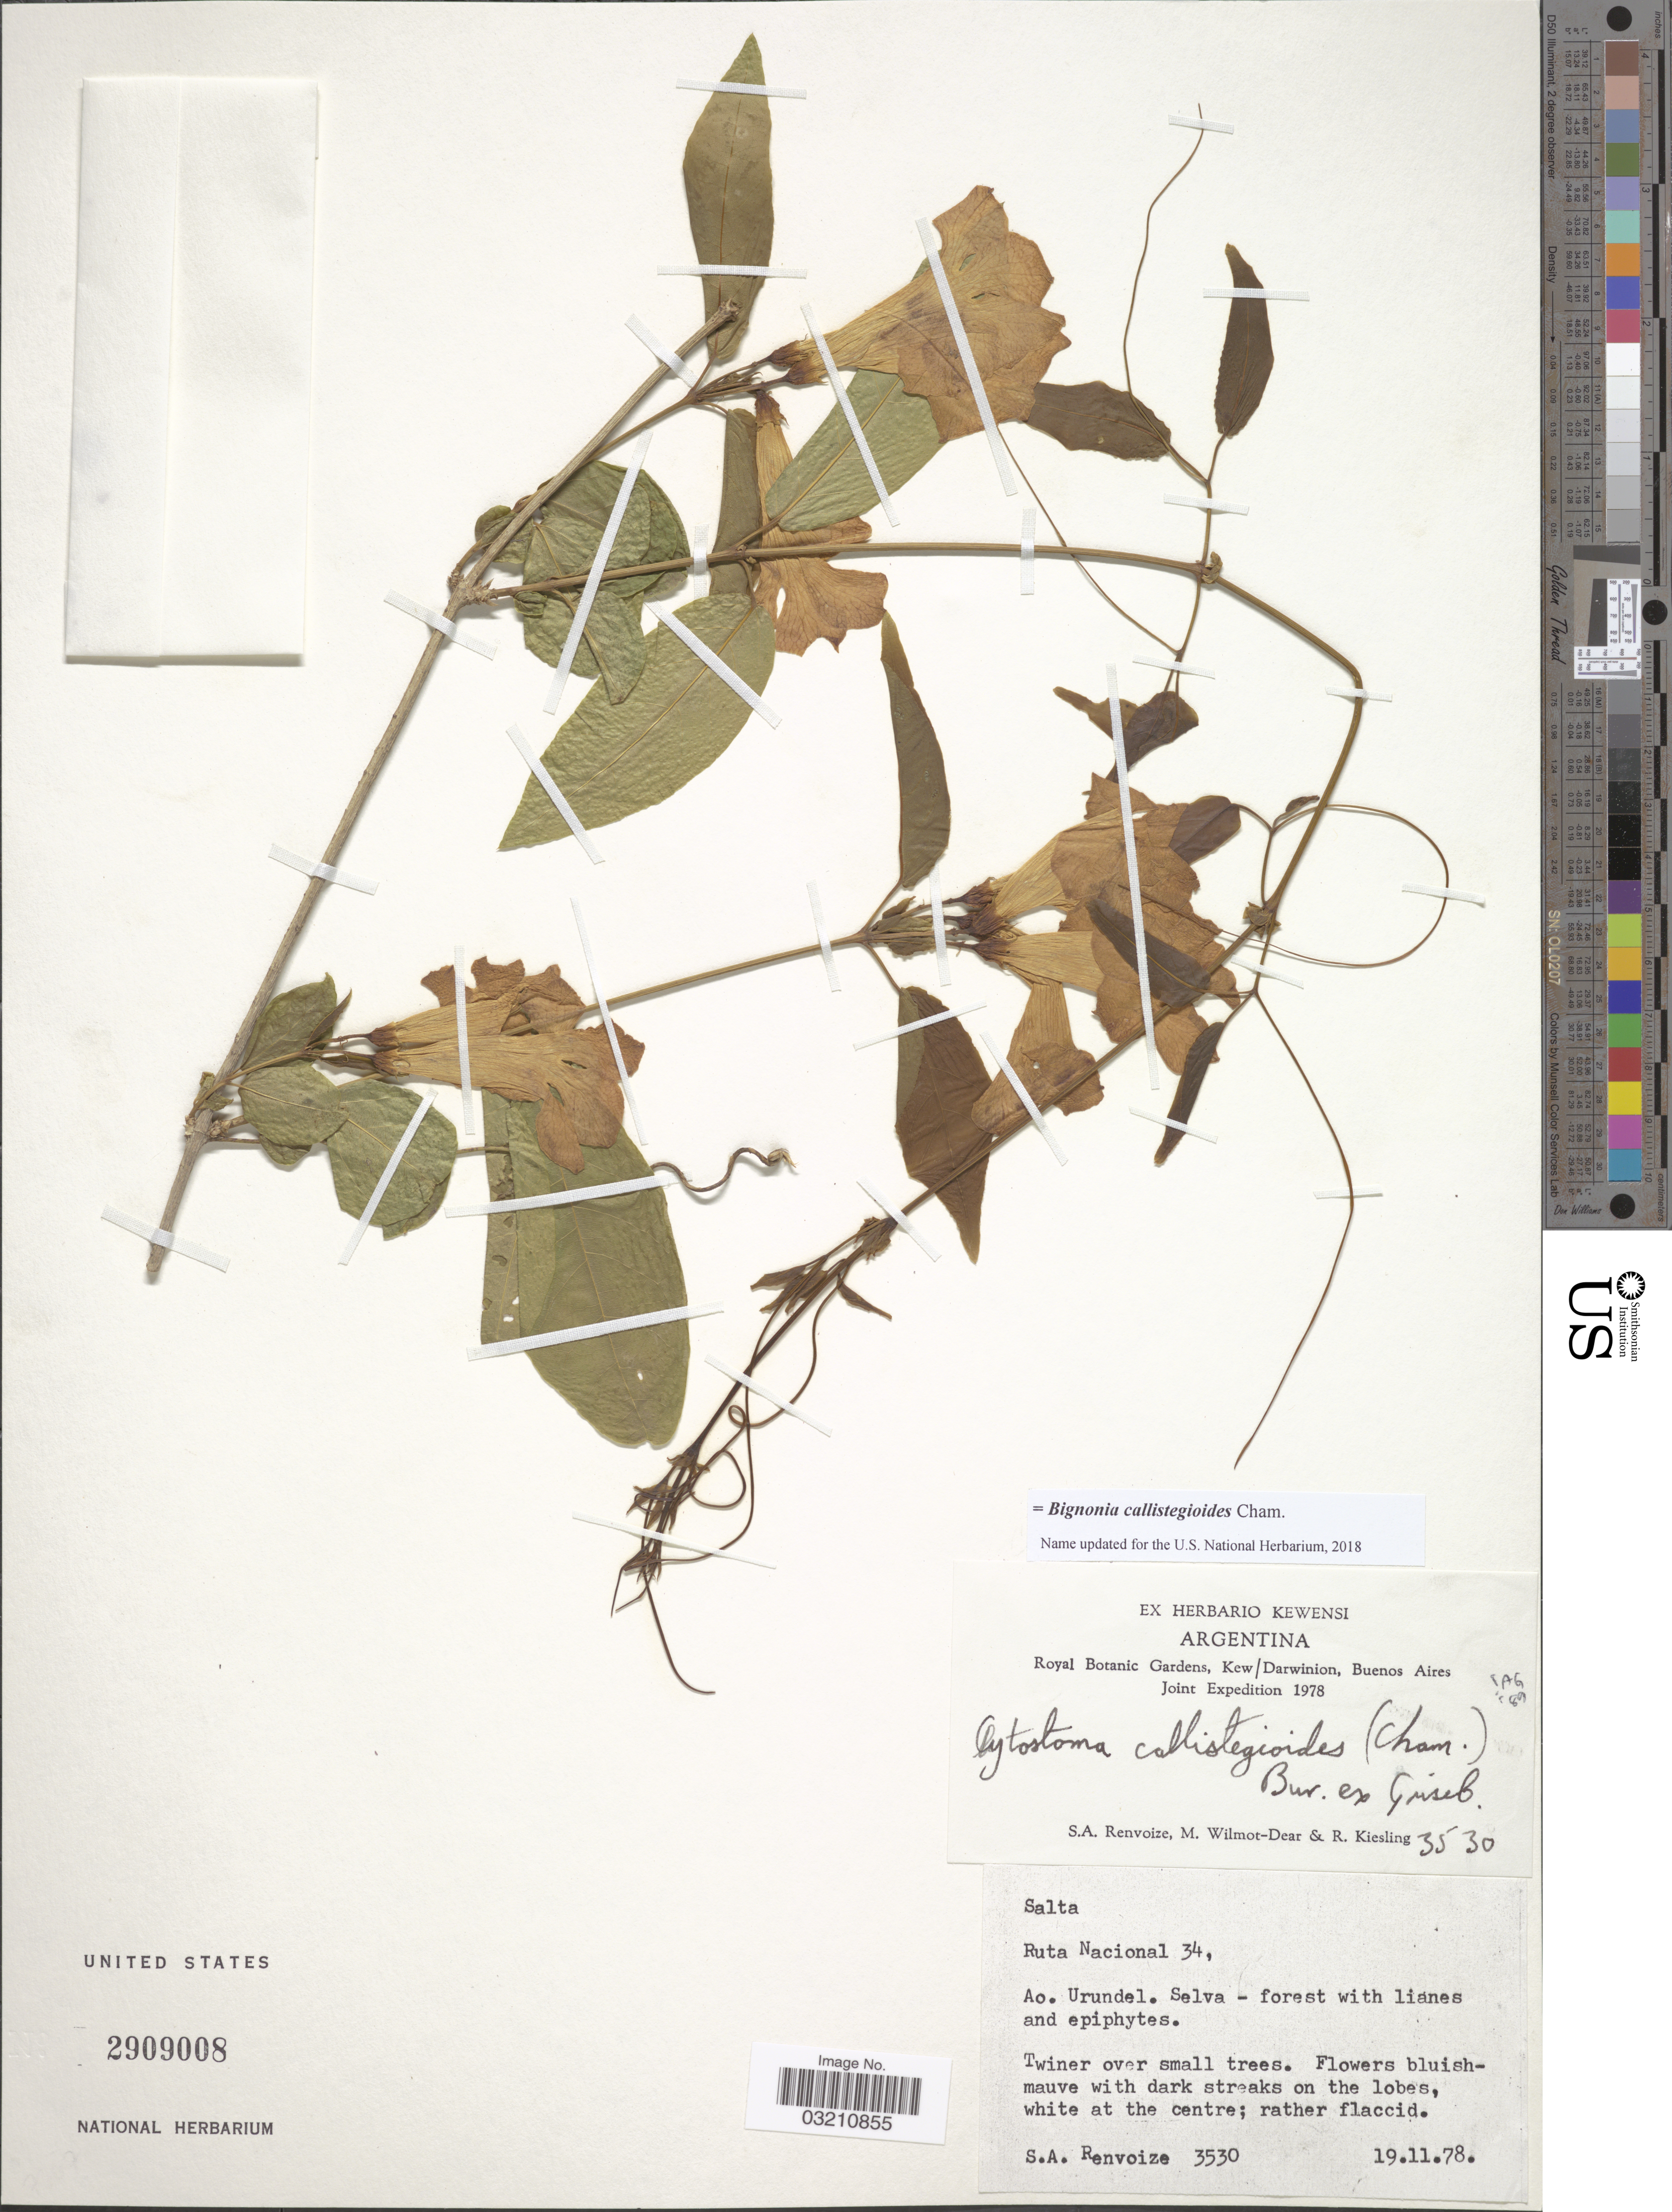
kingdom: Plantae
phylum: Tracheophyta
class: Magnoliopsida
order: Lamiales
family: Bignoniaceae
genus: Bignonia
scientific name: Bignonia callistegioides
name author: Cham.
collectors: S. A. Renvoize, M. Wilmot-Dear & R. Kiesling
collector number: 3530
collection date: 1978-11-19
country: Argentina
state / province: Salta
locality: Ruta Nacional 34. Ao. Urundel. Selva.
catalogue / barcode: US 2909008